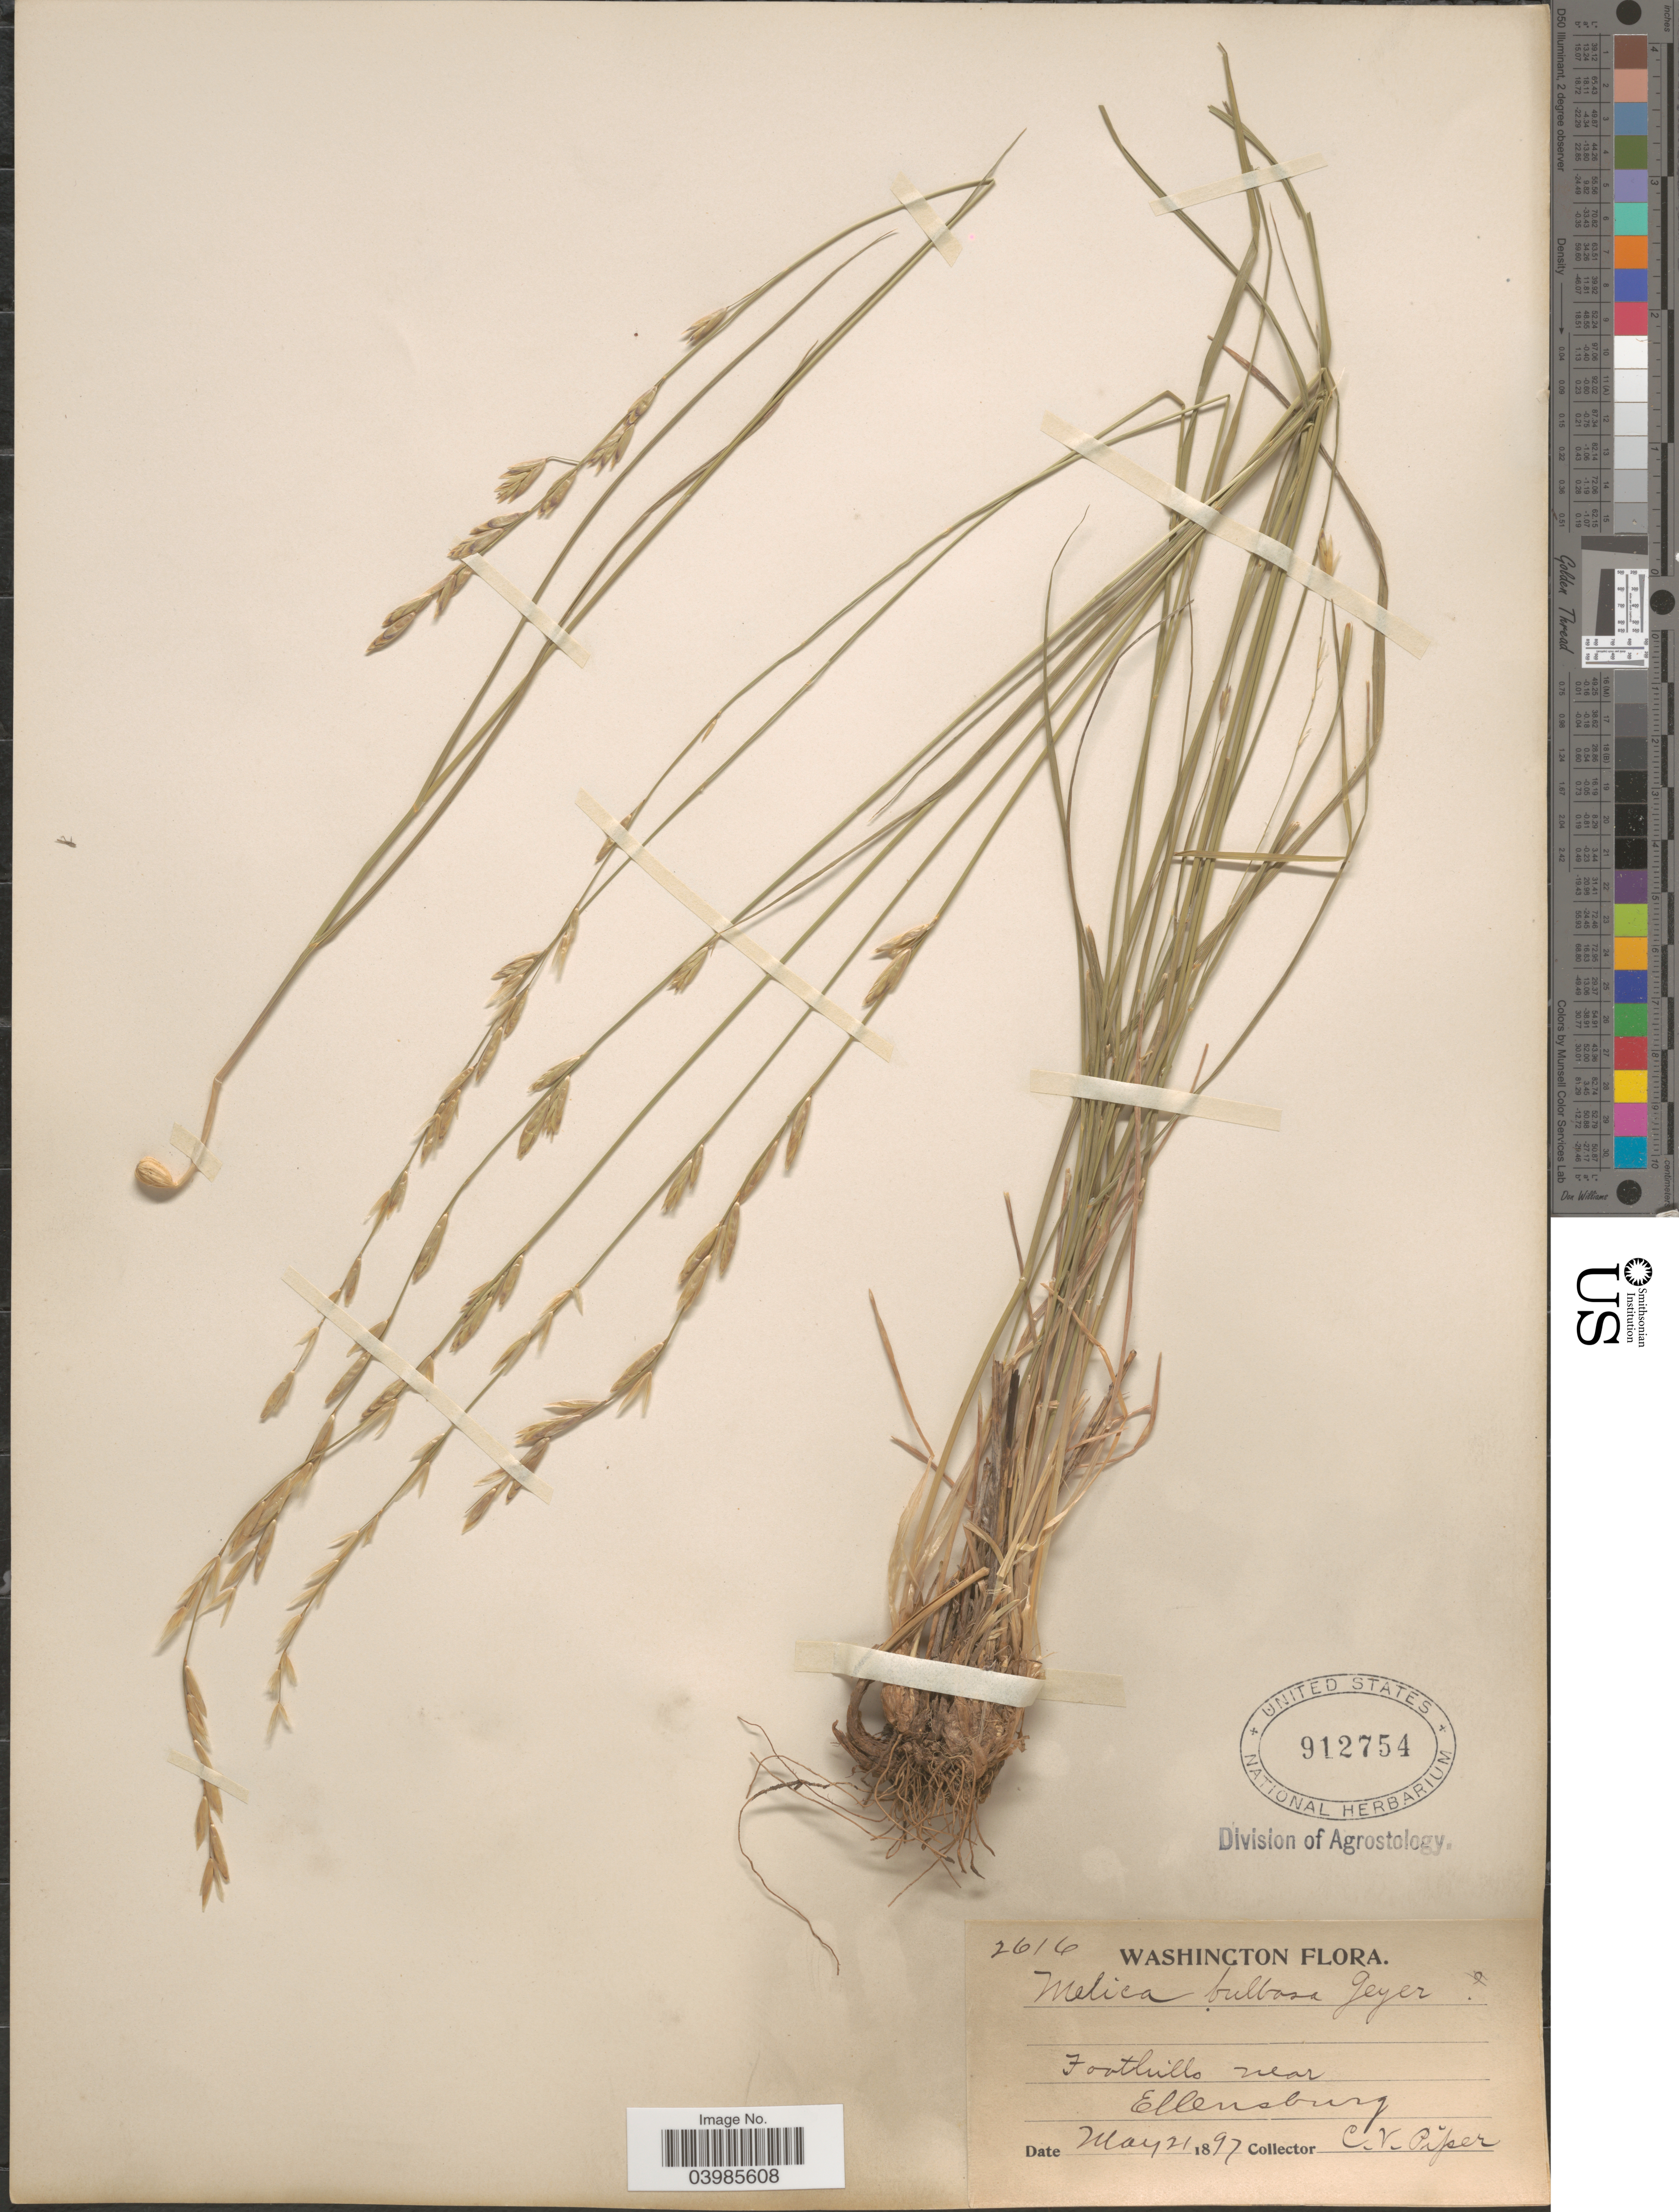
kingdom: Plantae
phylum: Tracheophyta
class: Liliopsida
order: Poales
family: Poaceae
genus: Melica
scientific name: Melica bulbosa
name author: Geyer ex Porter & J.M. Coult.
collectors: C. V. Piper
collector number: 2616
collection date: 1897-05-21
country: United States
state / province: Washington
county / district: Kittitas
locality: Foothills near Ellensburg.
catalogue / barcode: US 912754